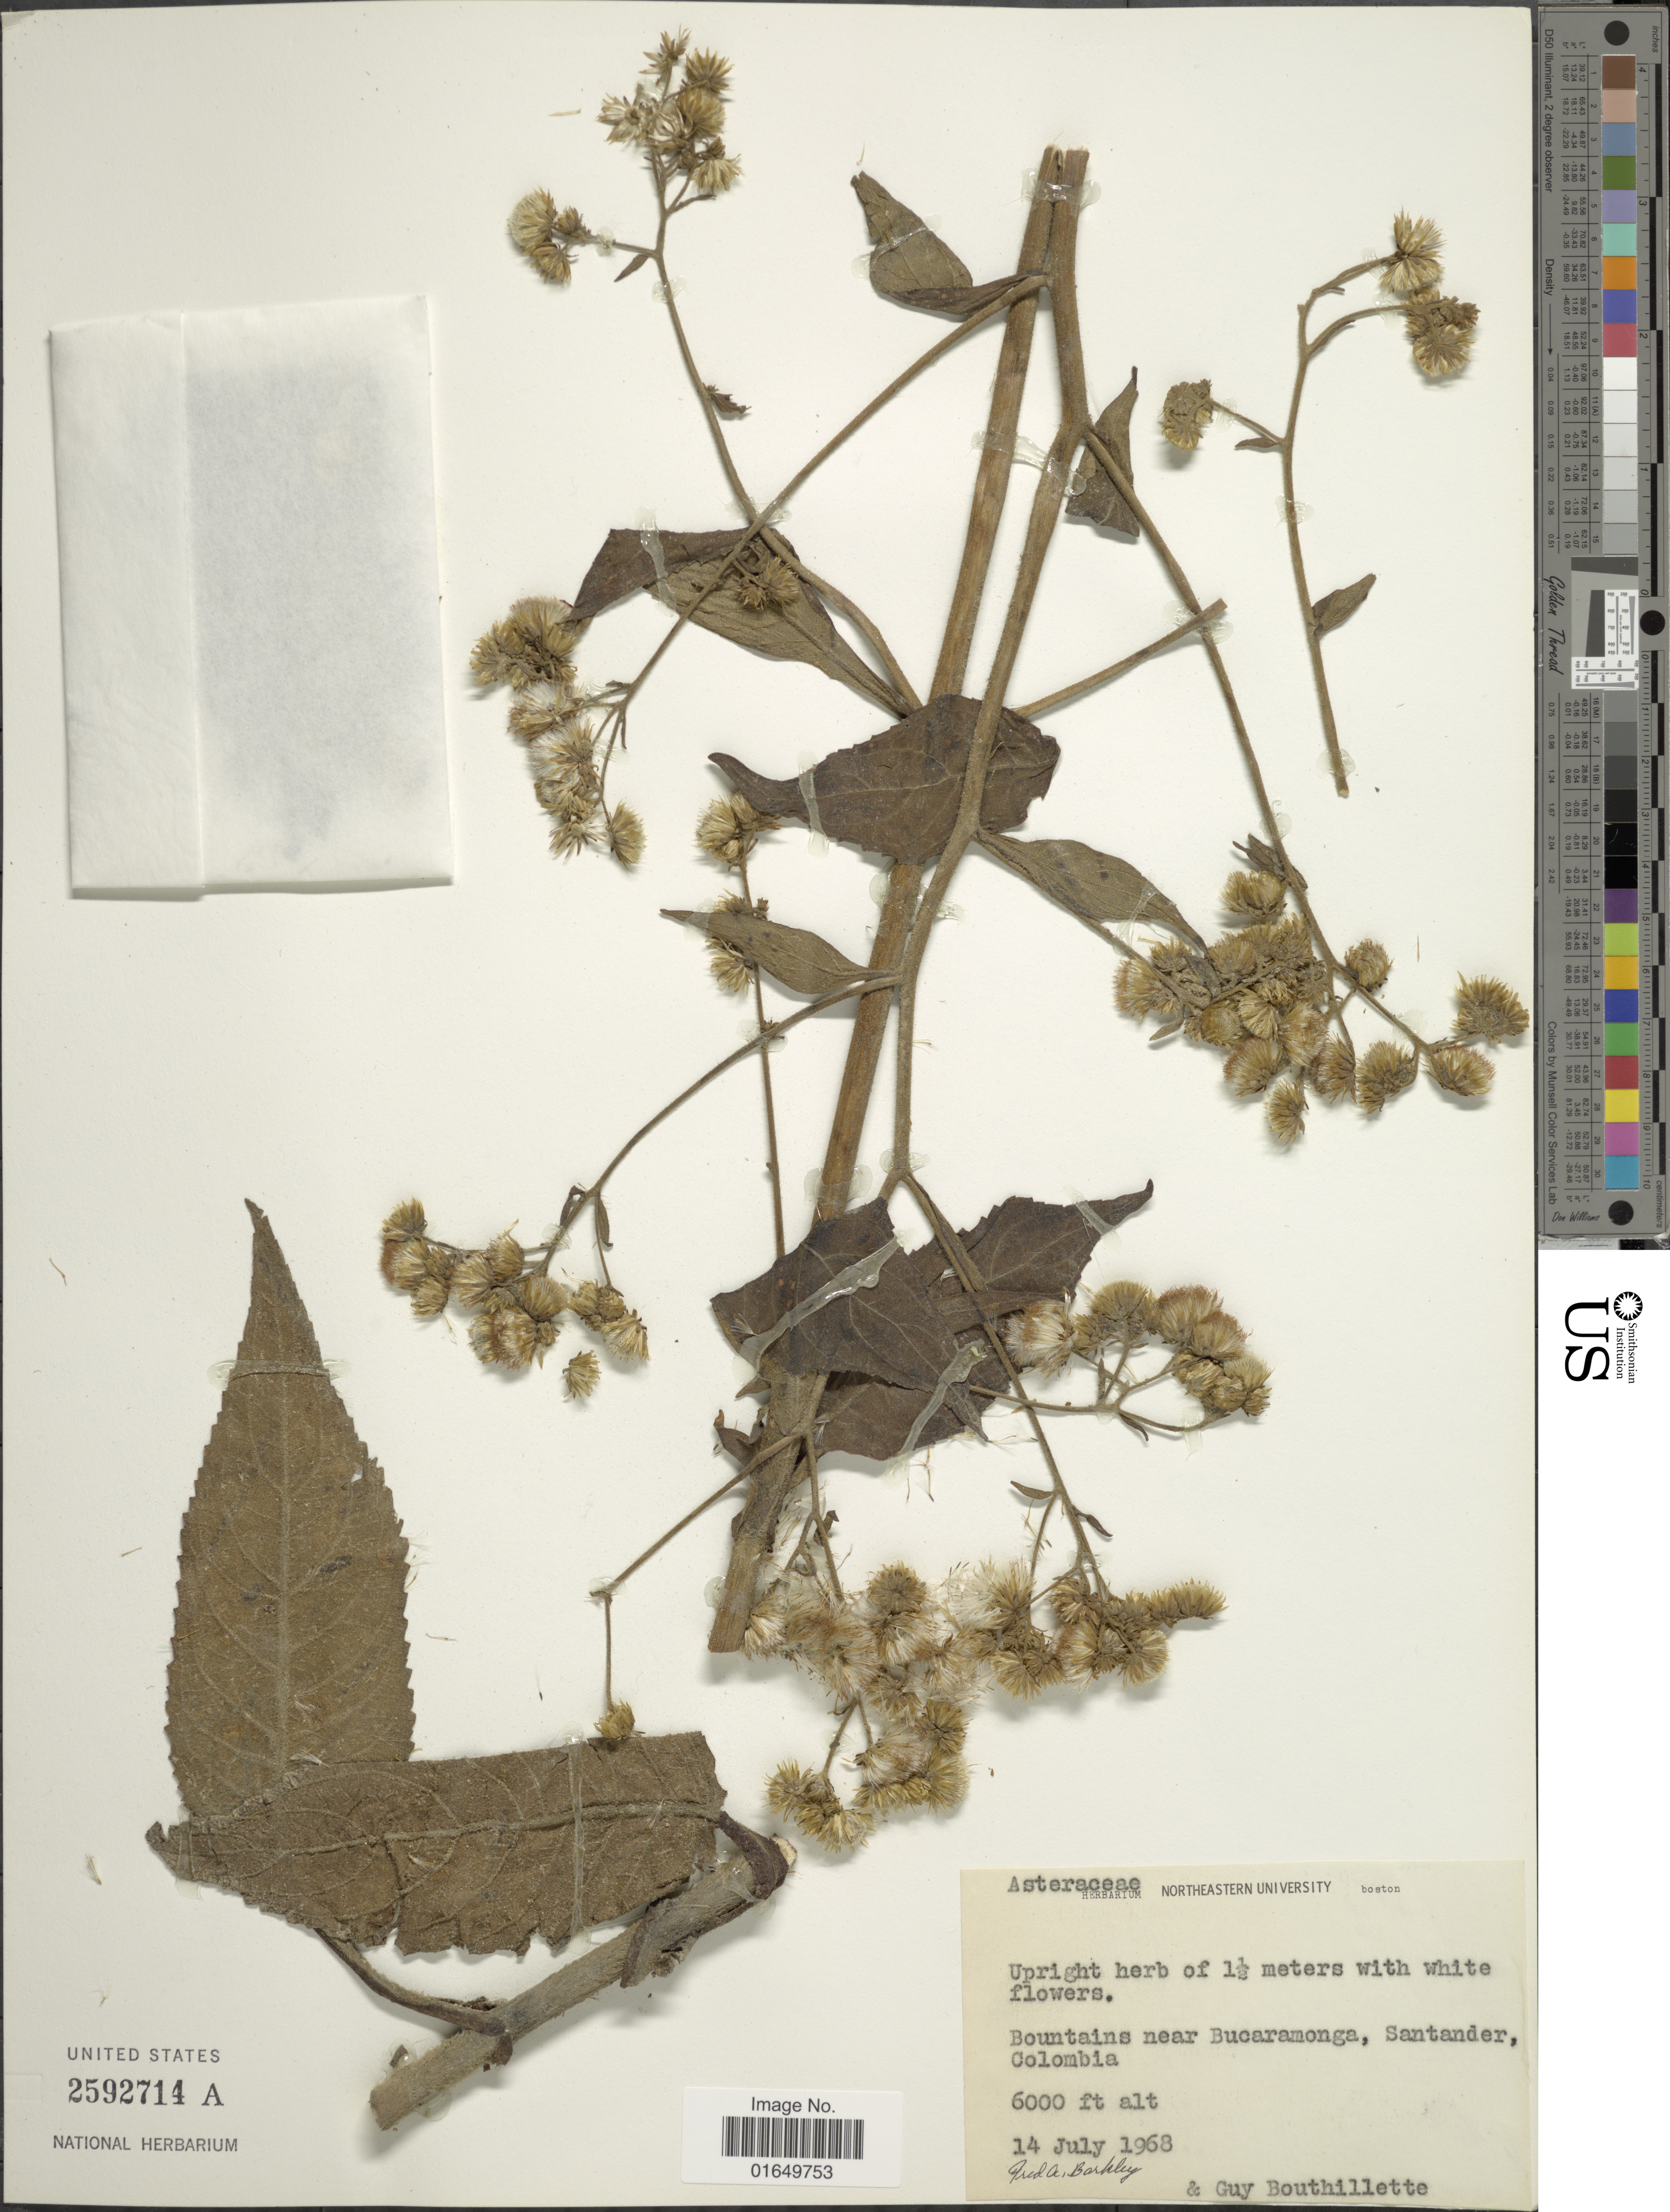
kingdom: Plantae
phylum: Tracheophyta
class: Magnoliopsida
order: Asterales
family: Asteraceae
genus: Polyanthina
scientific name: Polyanthina nemorosa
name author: (Klatt) R.M. King & H. Rob.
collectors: F. A. Barkley & G. Bouthillette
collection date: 1968-07-14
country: Colombia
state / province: Santander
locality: Bountains near Bucaramonga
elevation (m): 1829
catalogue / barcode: US 2592714A